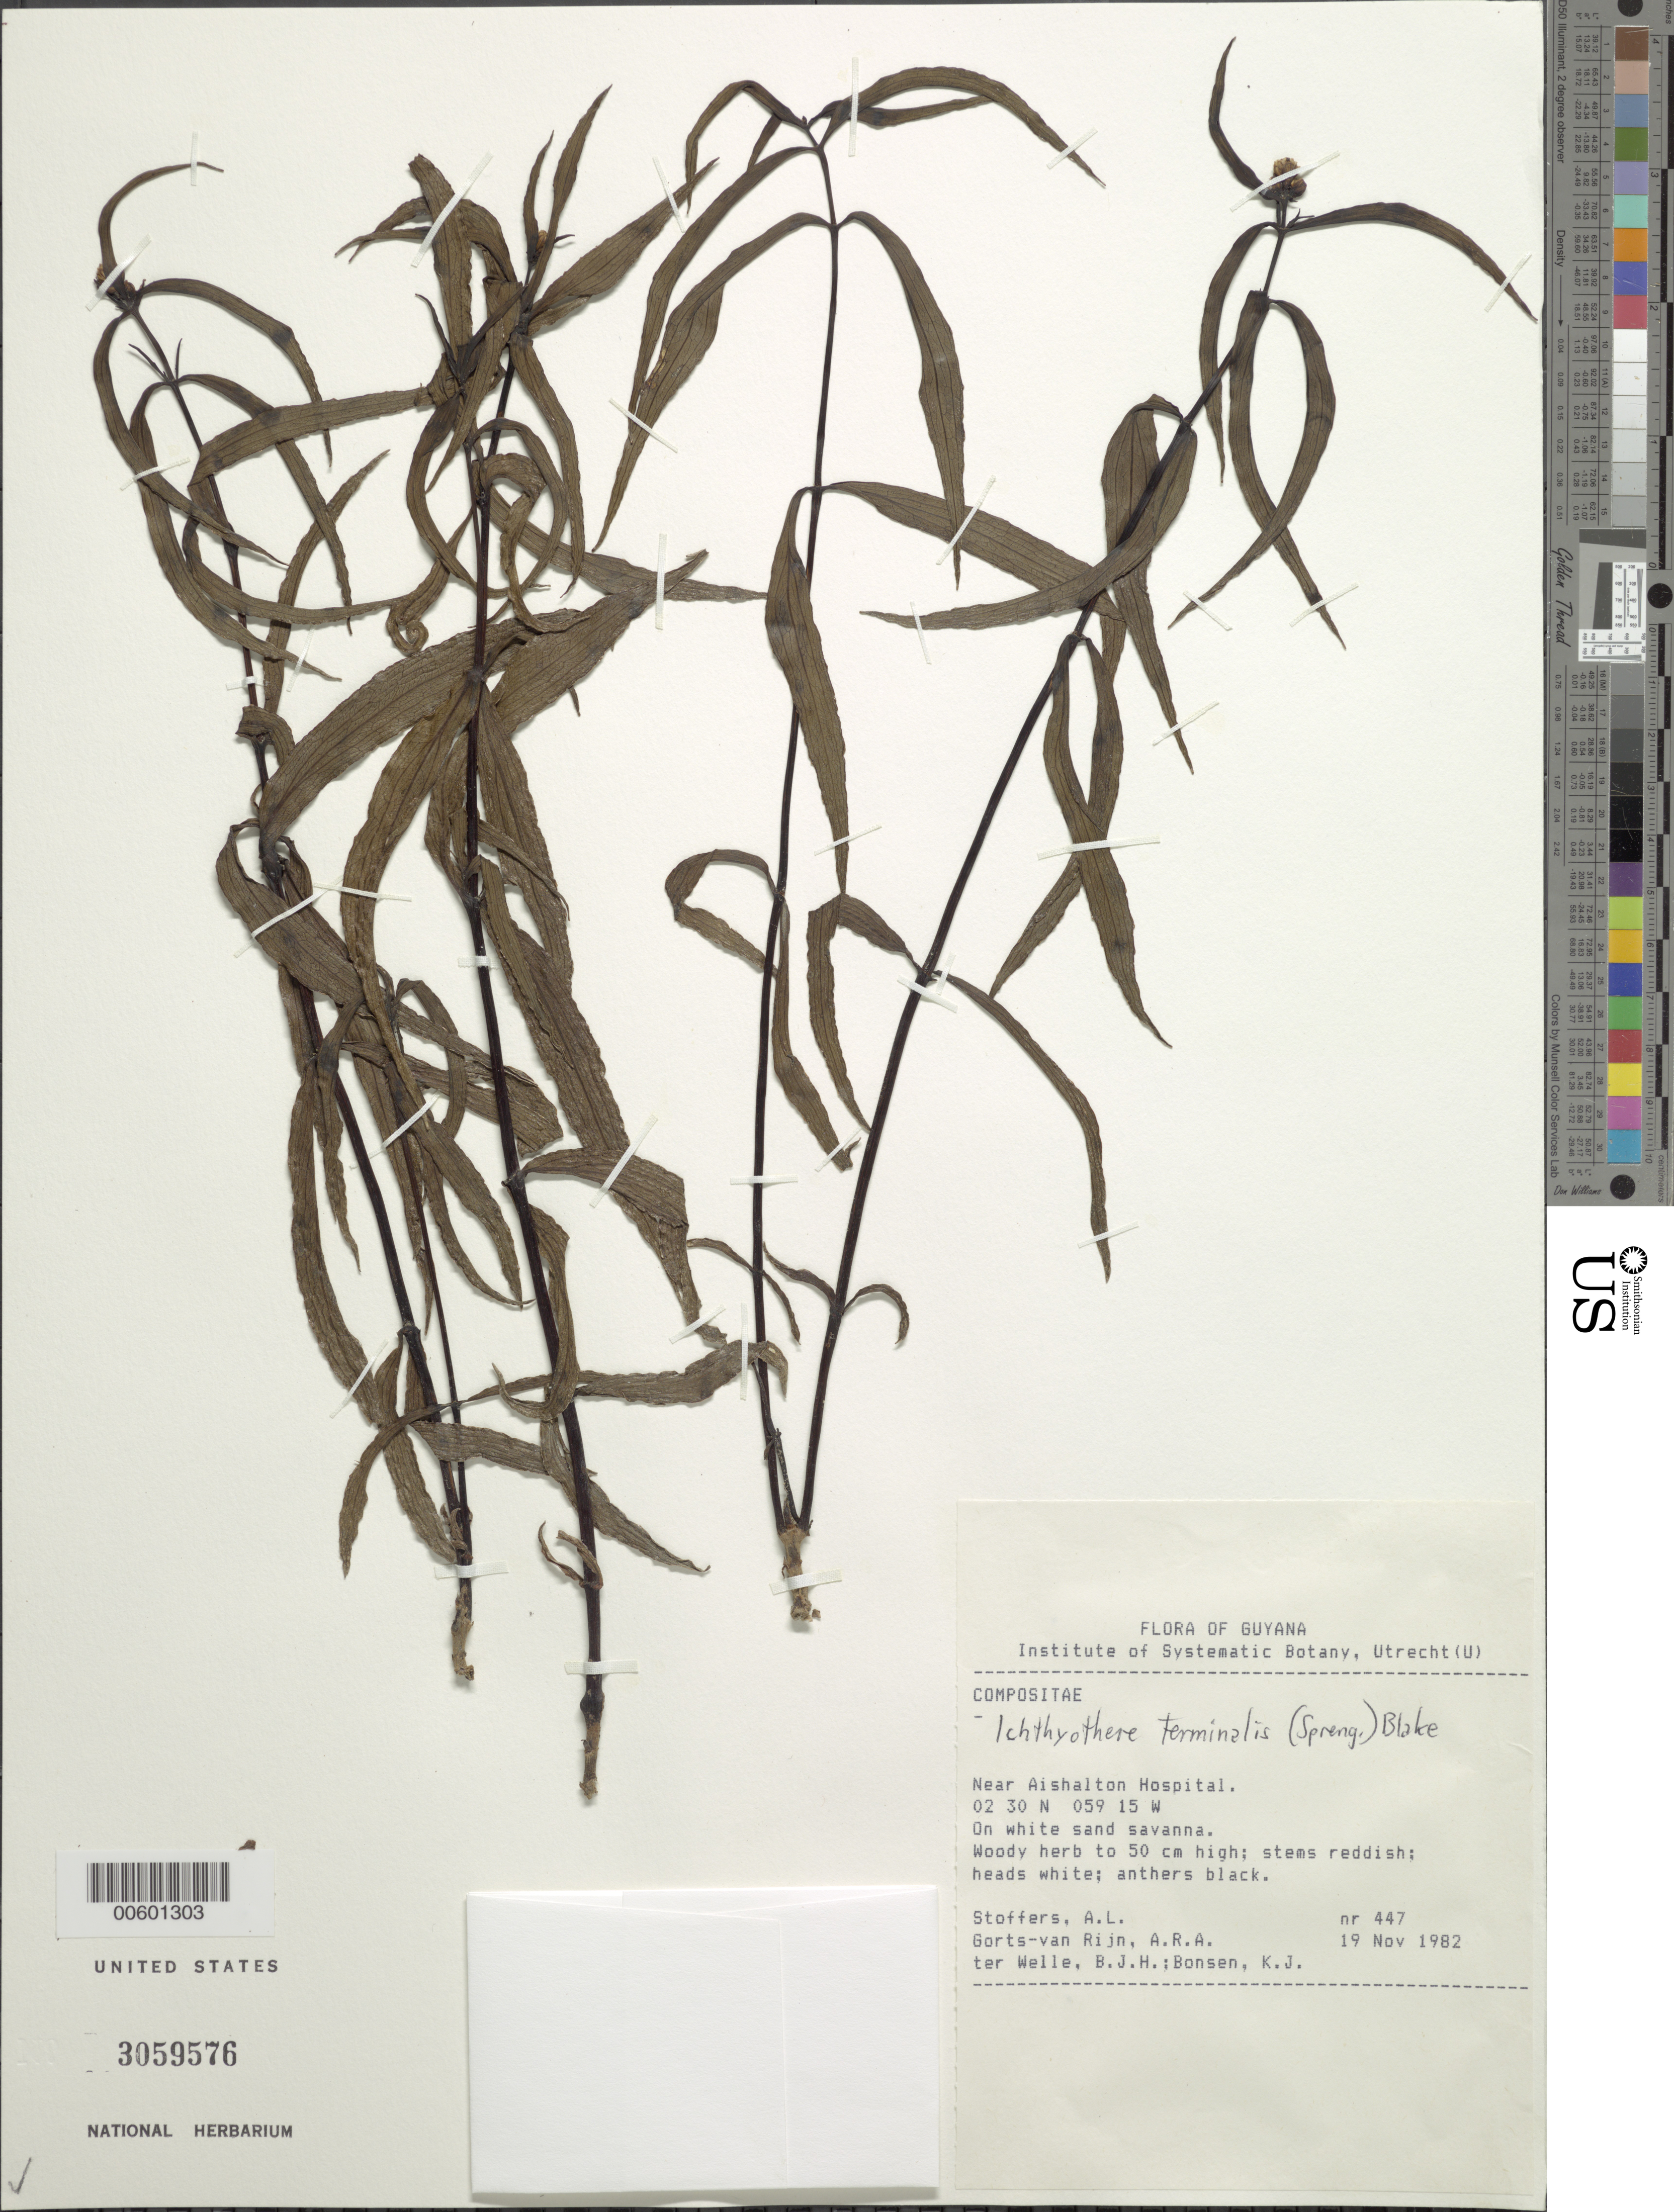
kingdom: Plantae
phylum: Tracheophyta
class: Magnoliopsida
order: Asterales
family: Asteraceae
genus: Ichthyothere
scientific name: Ichthyothere terminalis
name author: (Spreng.) S.F. Blake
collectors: A. Stoffers, A. .R. A. Görts-van Rijn, B. Welle & K. Bonsen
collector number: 447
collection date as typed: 19-Nov-82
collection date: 1982-11-19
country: Guyana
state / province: U. Takutu-U. Essequibo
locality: Aishalton Hospital, vic.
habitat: White sand savanna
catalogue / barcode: US 3059576